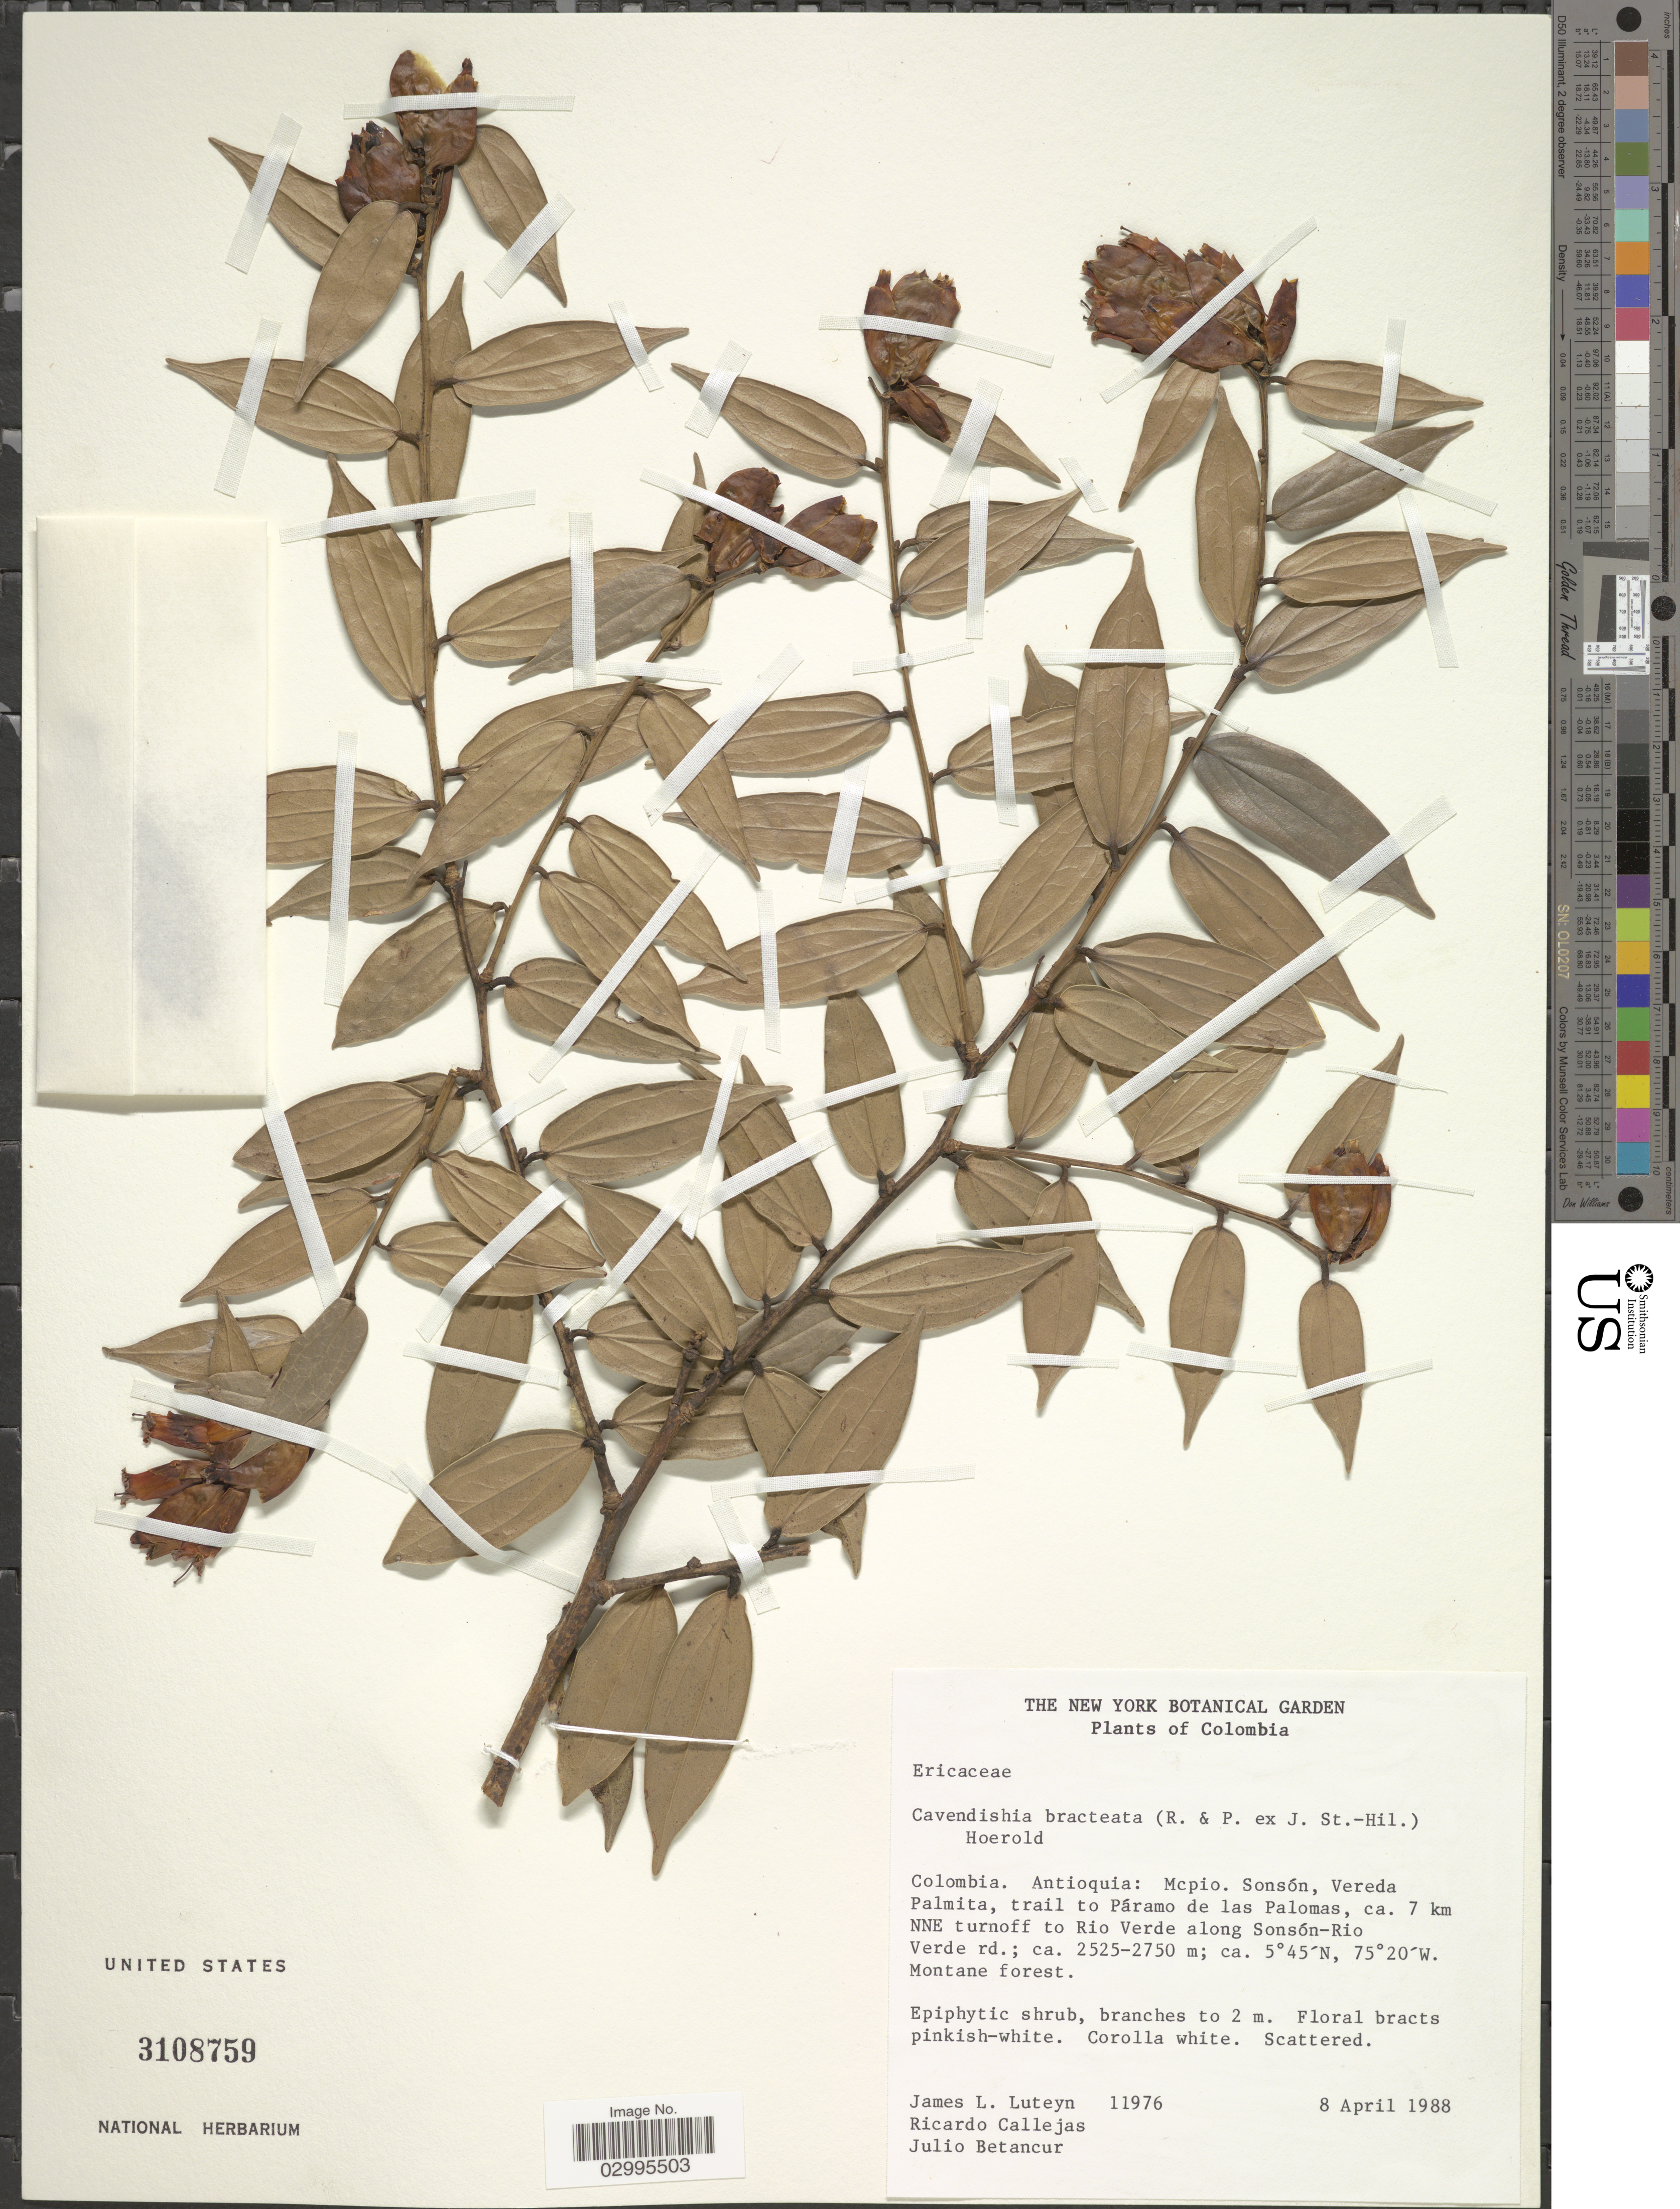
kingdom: Plantae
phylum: Tracheophyta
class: Magnoliopsida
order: Ericales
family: Ericaceae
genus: Cavendishia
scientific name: Cavendishia bracteata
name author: (Ruiz & Pav. ex J. St.-Hil.) Hoerold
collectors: J. Luteyn, R. Callejas & J. Betancur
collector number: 11976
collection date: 1988-04-08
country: Colombia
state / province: Antioquia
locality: Mcpio. Sonsón, Vereda Palmita, trail to Páramo de las Palomas, ca. 7 km NNE turnoff to Rio Verde along Sonsón-Rio Verde rd.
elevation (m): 2525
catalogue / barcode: US 3108759